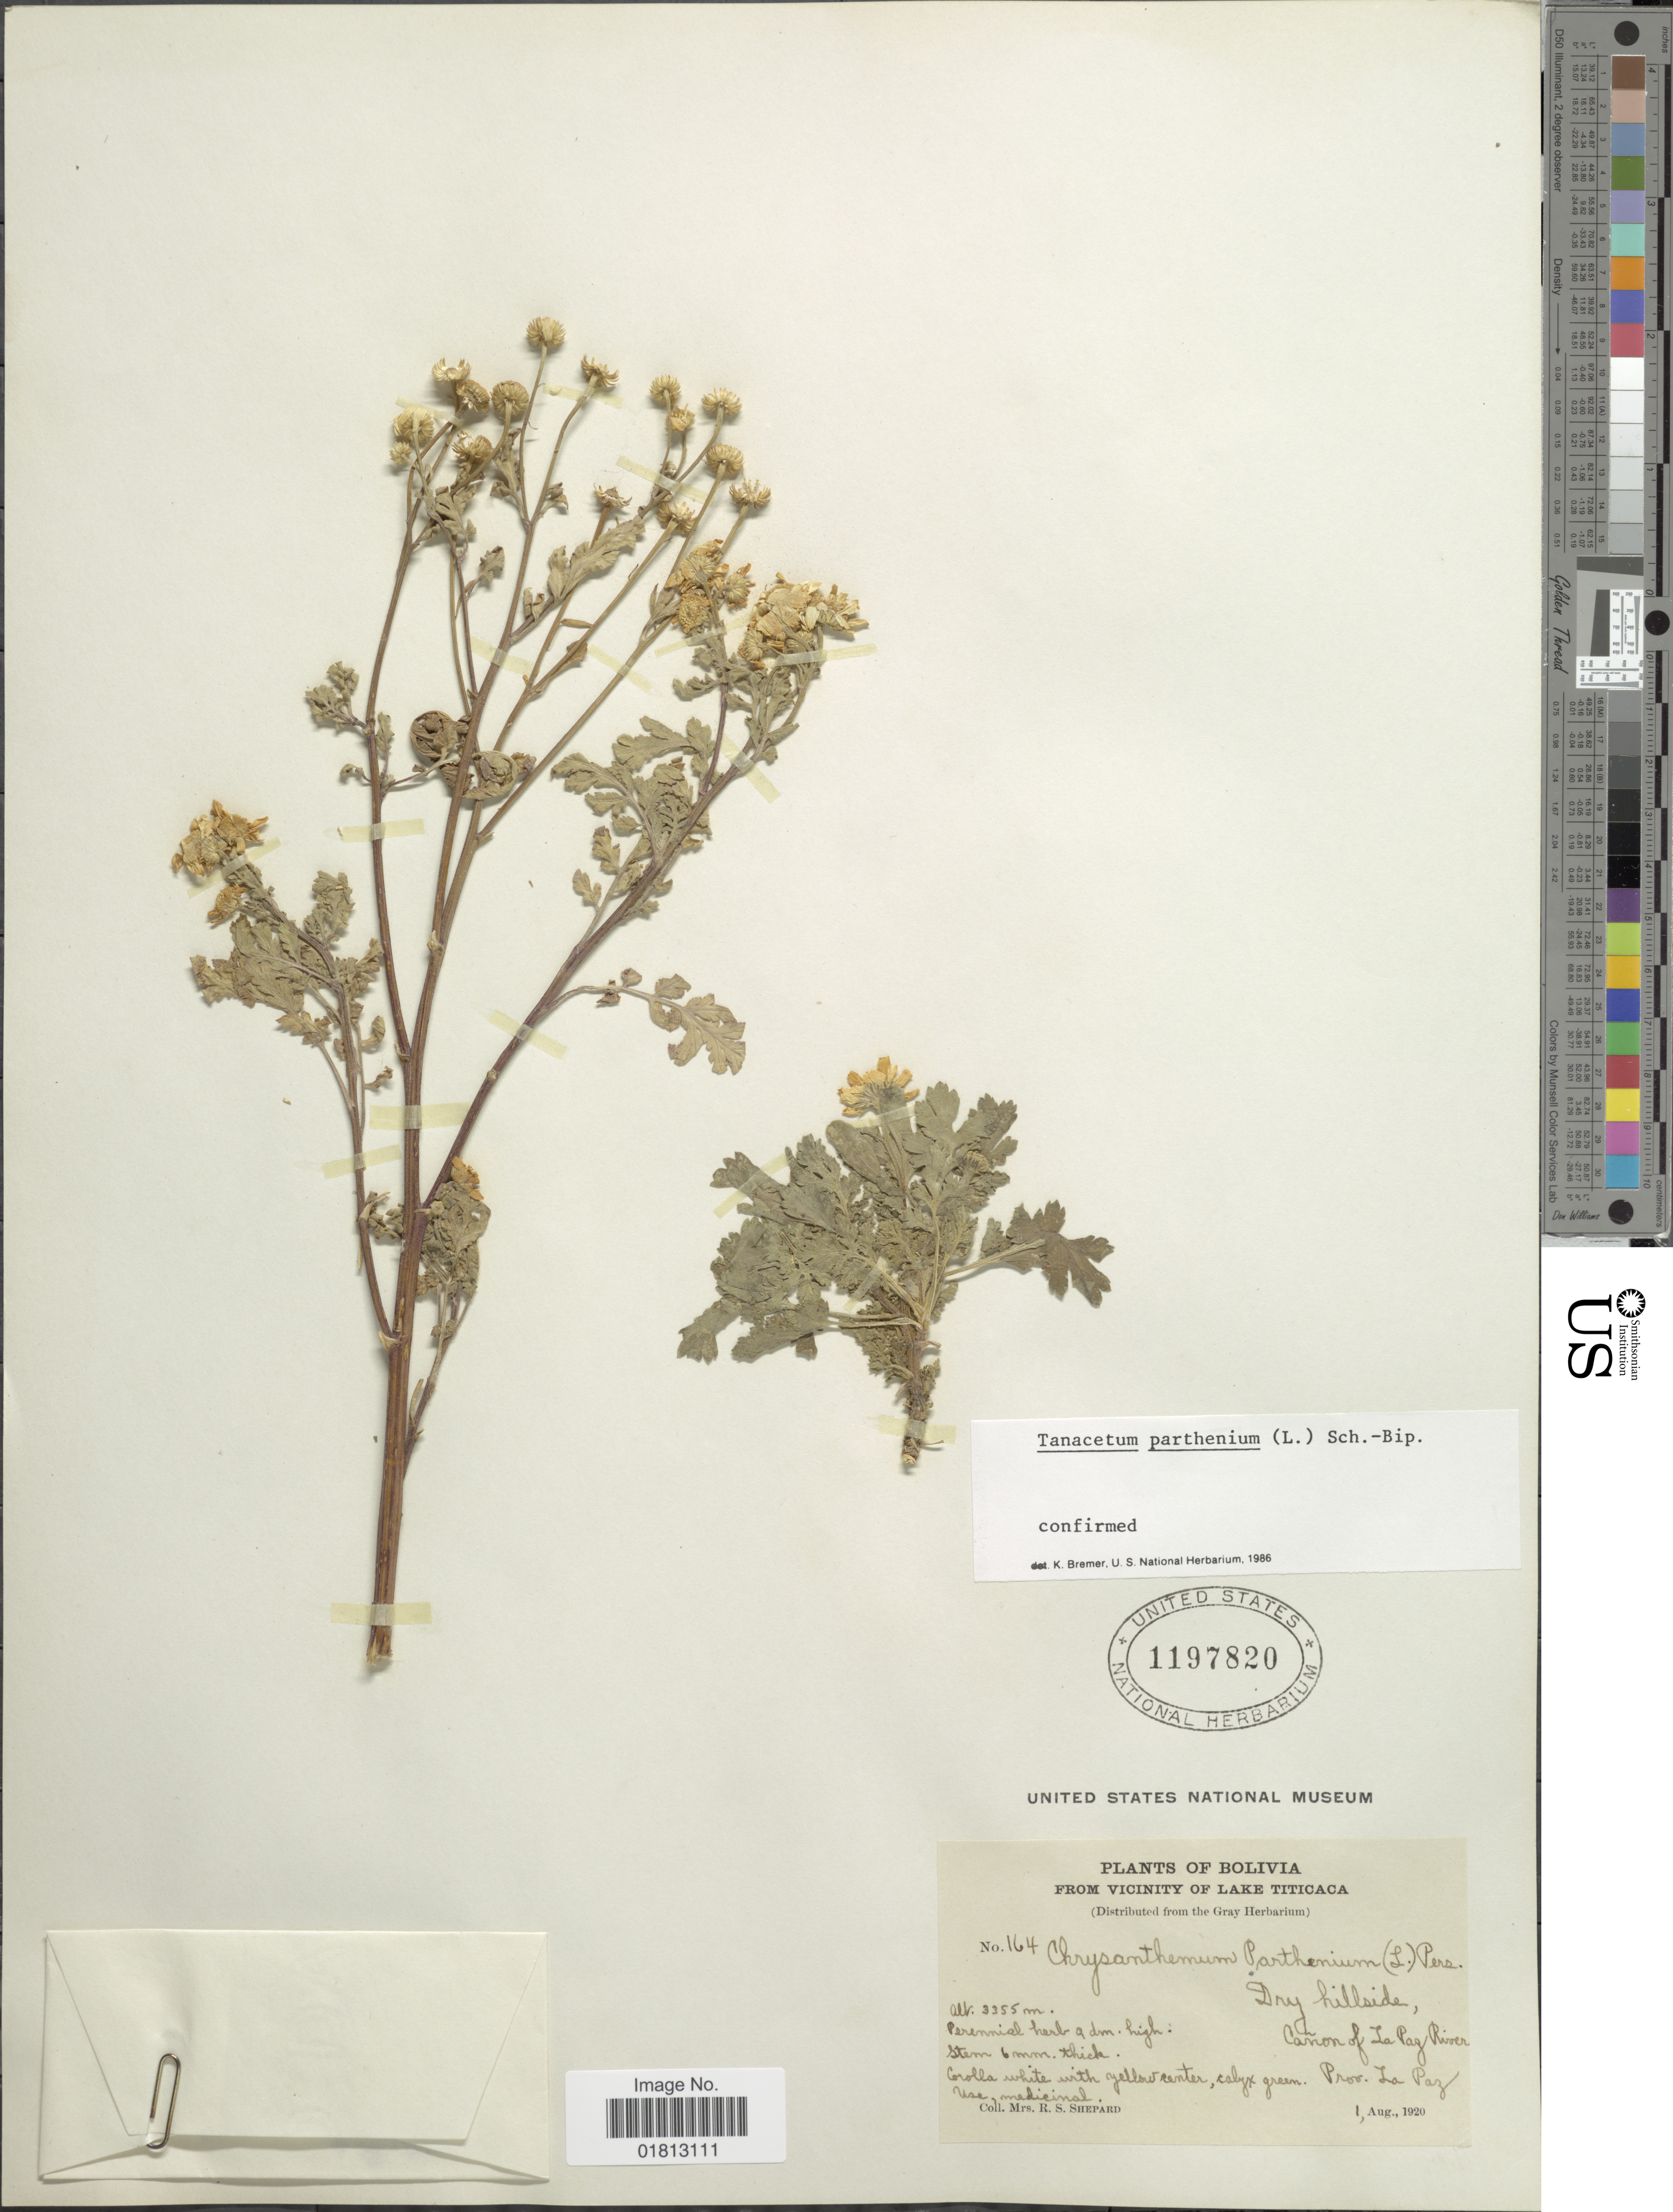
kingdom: Plantae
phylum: Tracheophyta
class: Magnoliopsida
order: Asterales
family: Asteraceae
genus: Tanacetum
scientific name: Tanacetum parthenium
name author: (L.) Sch. Bip.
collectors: R. Shepard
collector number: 164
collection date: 1920-08-01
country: Bolivia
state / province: La Paz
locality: From Vicinity of Lake Titicaca, Dry hillside, Canon of La Paz River, Prov. La Paz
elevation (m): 3355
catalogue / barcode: US 1197820